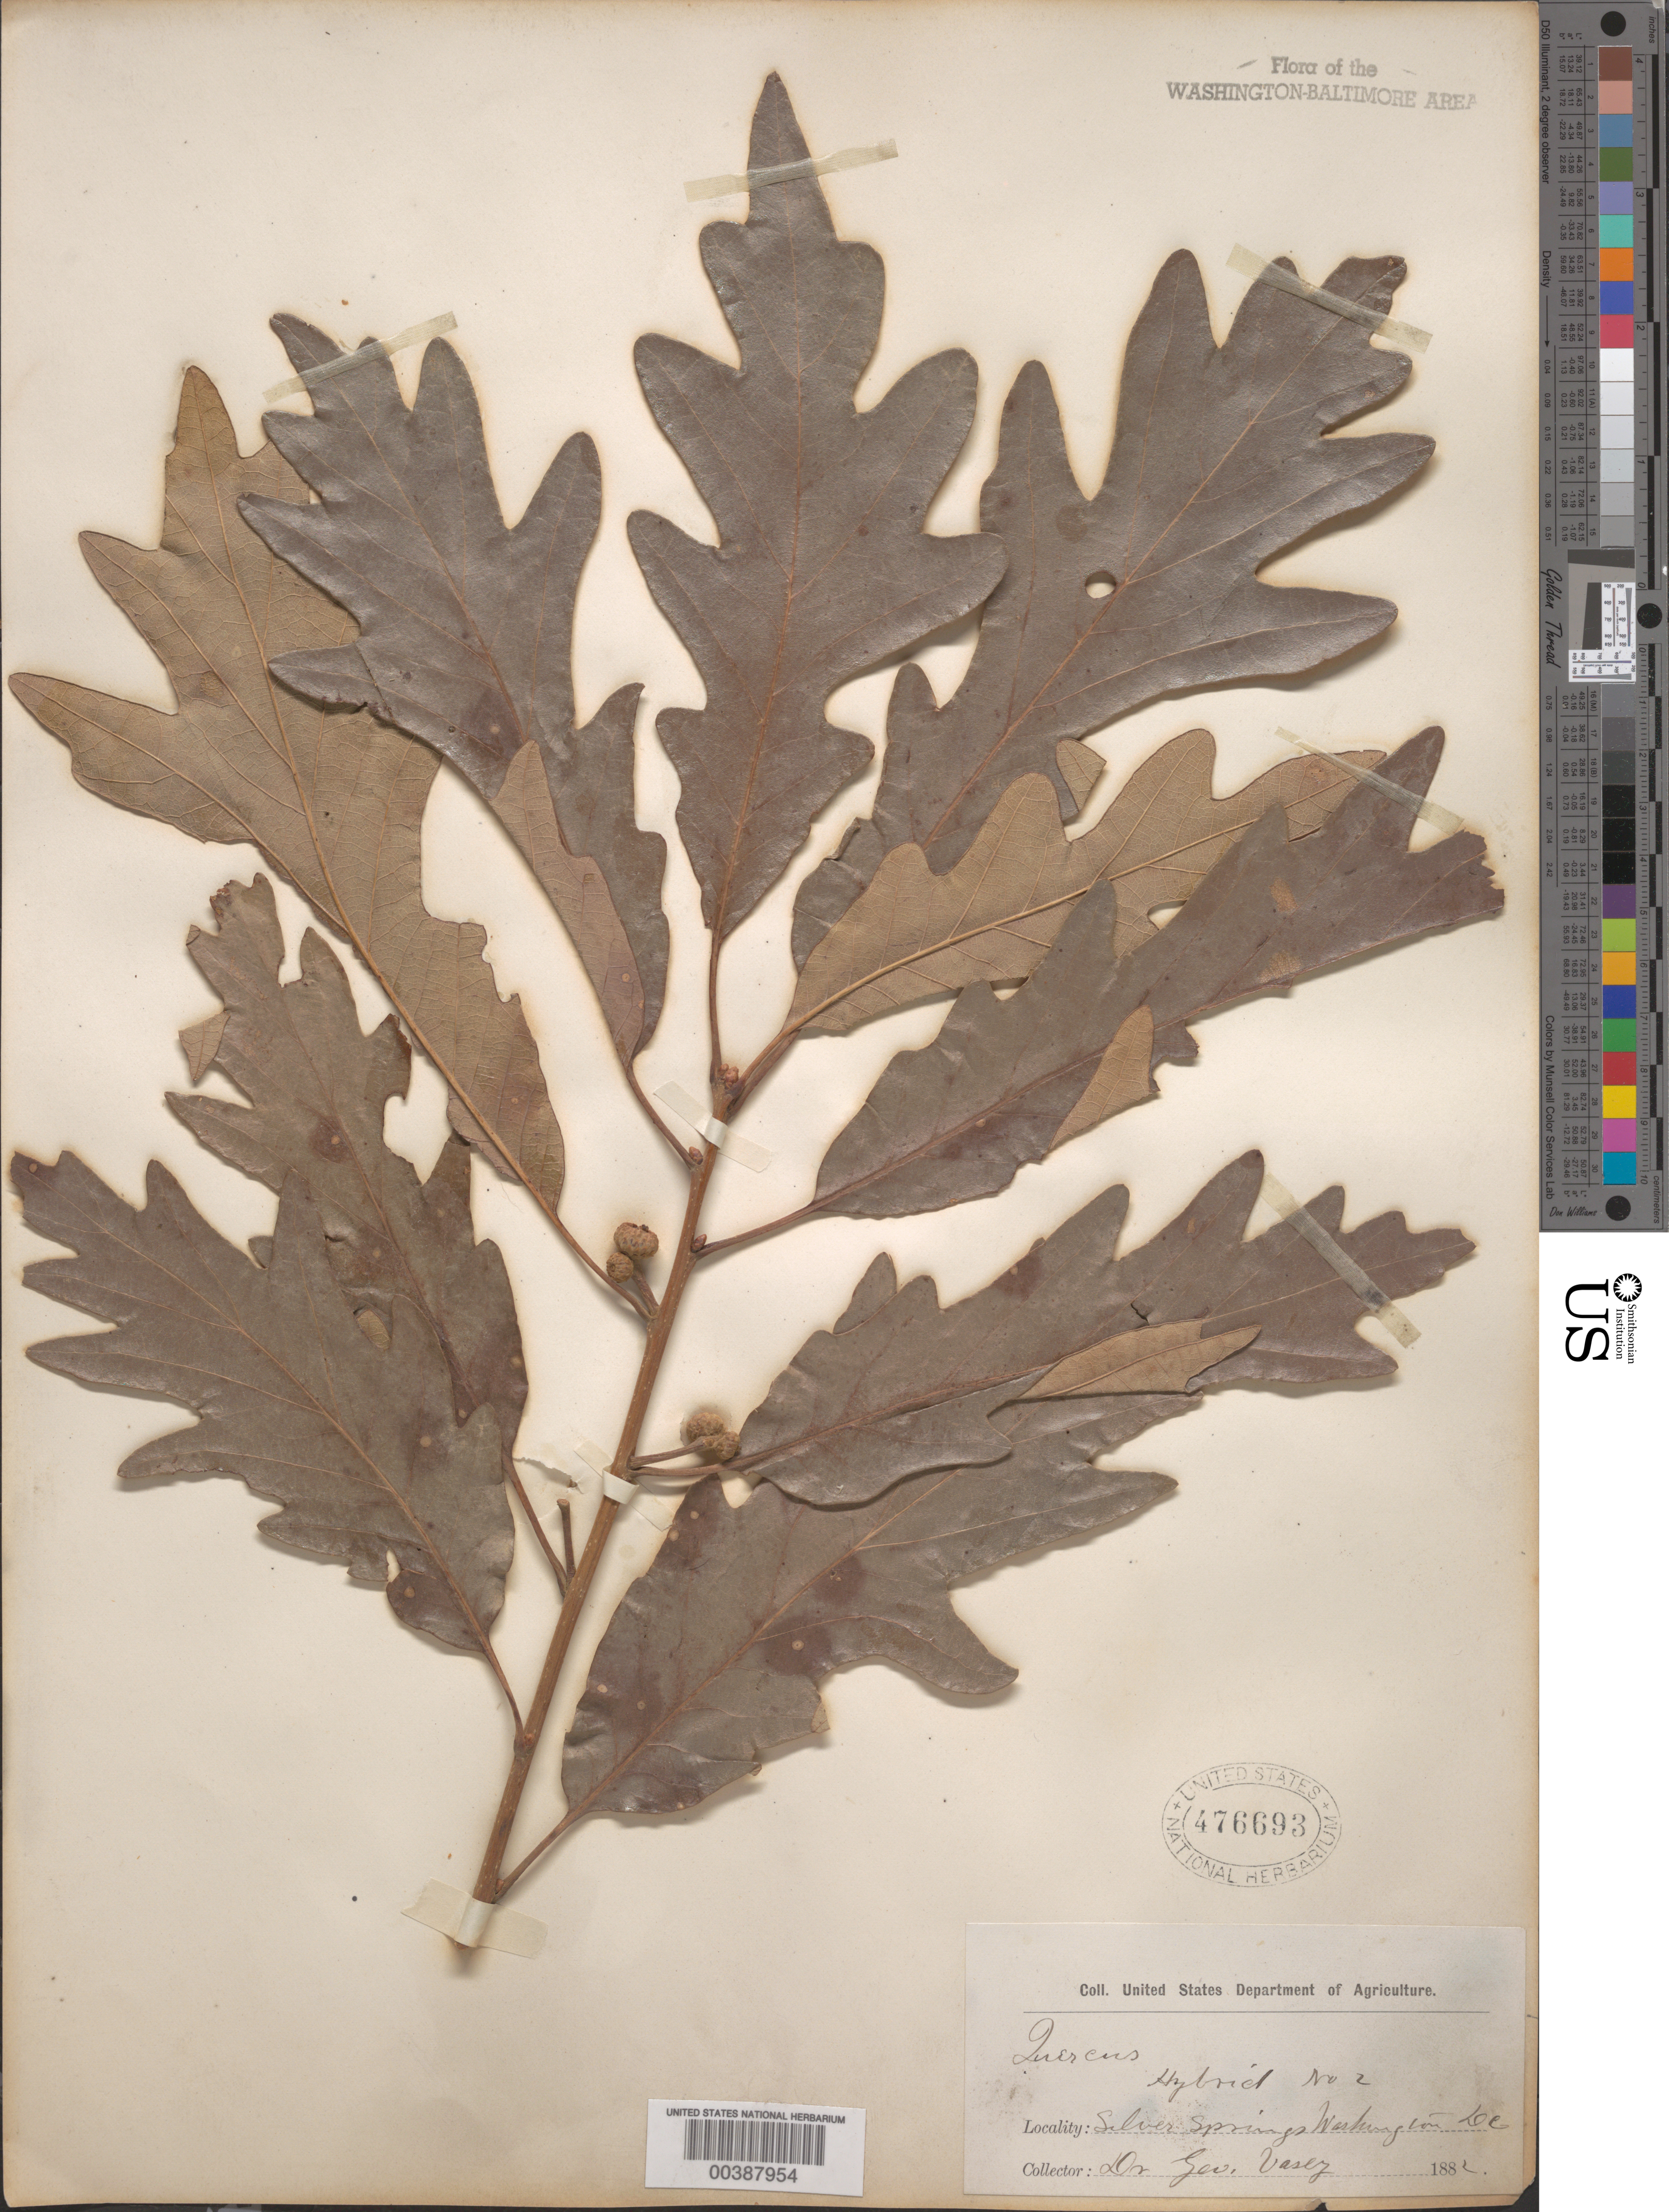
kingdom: Plantae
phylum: Tracheophyta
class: Magnoliopsida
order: Fagales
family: Fagaceae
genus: Quercus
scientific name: Quercus sp.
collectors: G. Vasey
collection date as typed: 1882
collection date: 1882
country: United States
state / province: Maryland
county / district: Montgomery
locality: Silver Spring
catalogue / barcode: US 476693